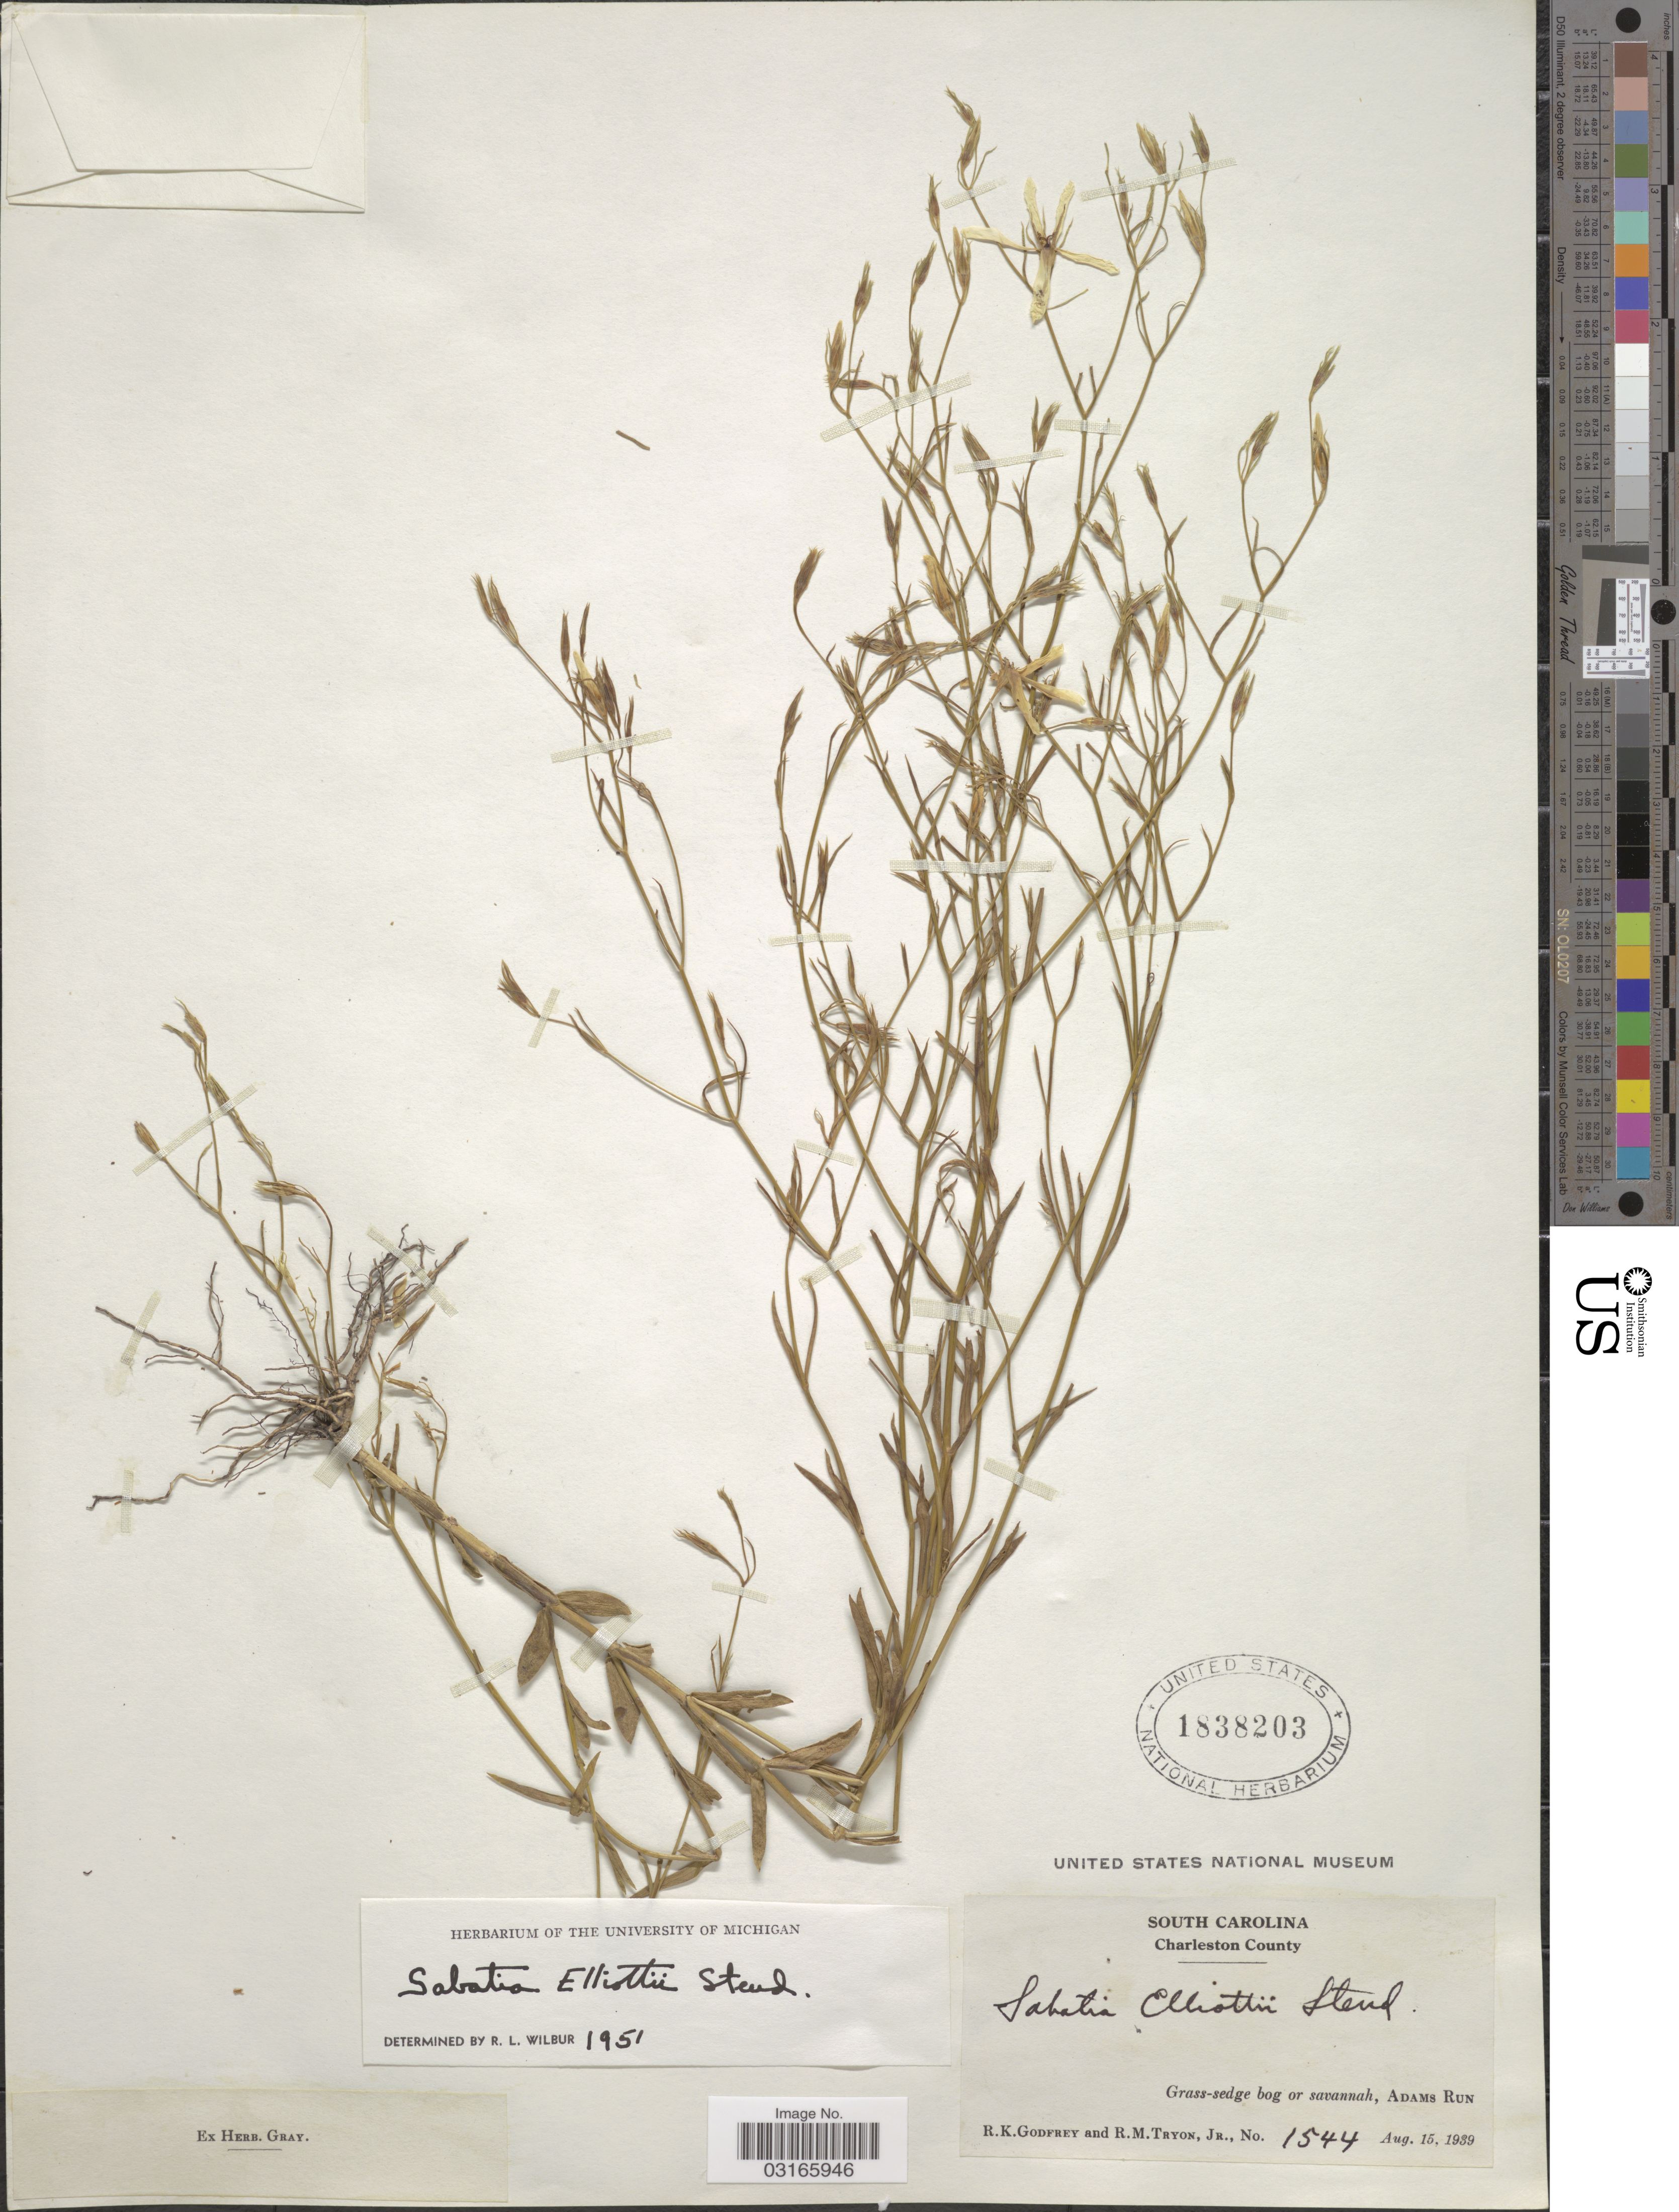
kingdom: Plantae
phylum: Tracheophyta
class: Magnoliopsida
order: Gentianales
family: Gentianaceae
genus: Sabatia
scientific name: Sabatia brevifolia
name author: Raf.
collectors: R. K. Godfrey & R. Tryon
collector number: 1544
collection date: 1939-08-15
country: United States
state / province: South Carolina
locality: Charleston County, Grass-sedge bog or savannah, Adams Run.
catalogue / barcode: US 1838203